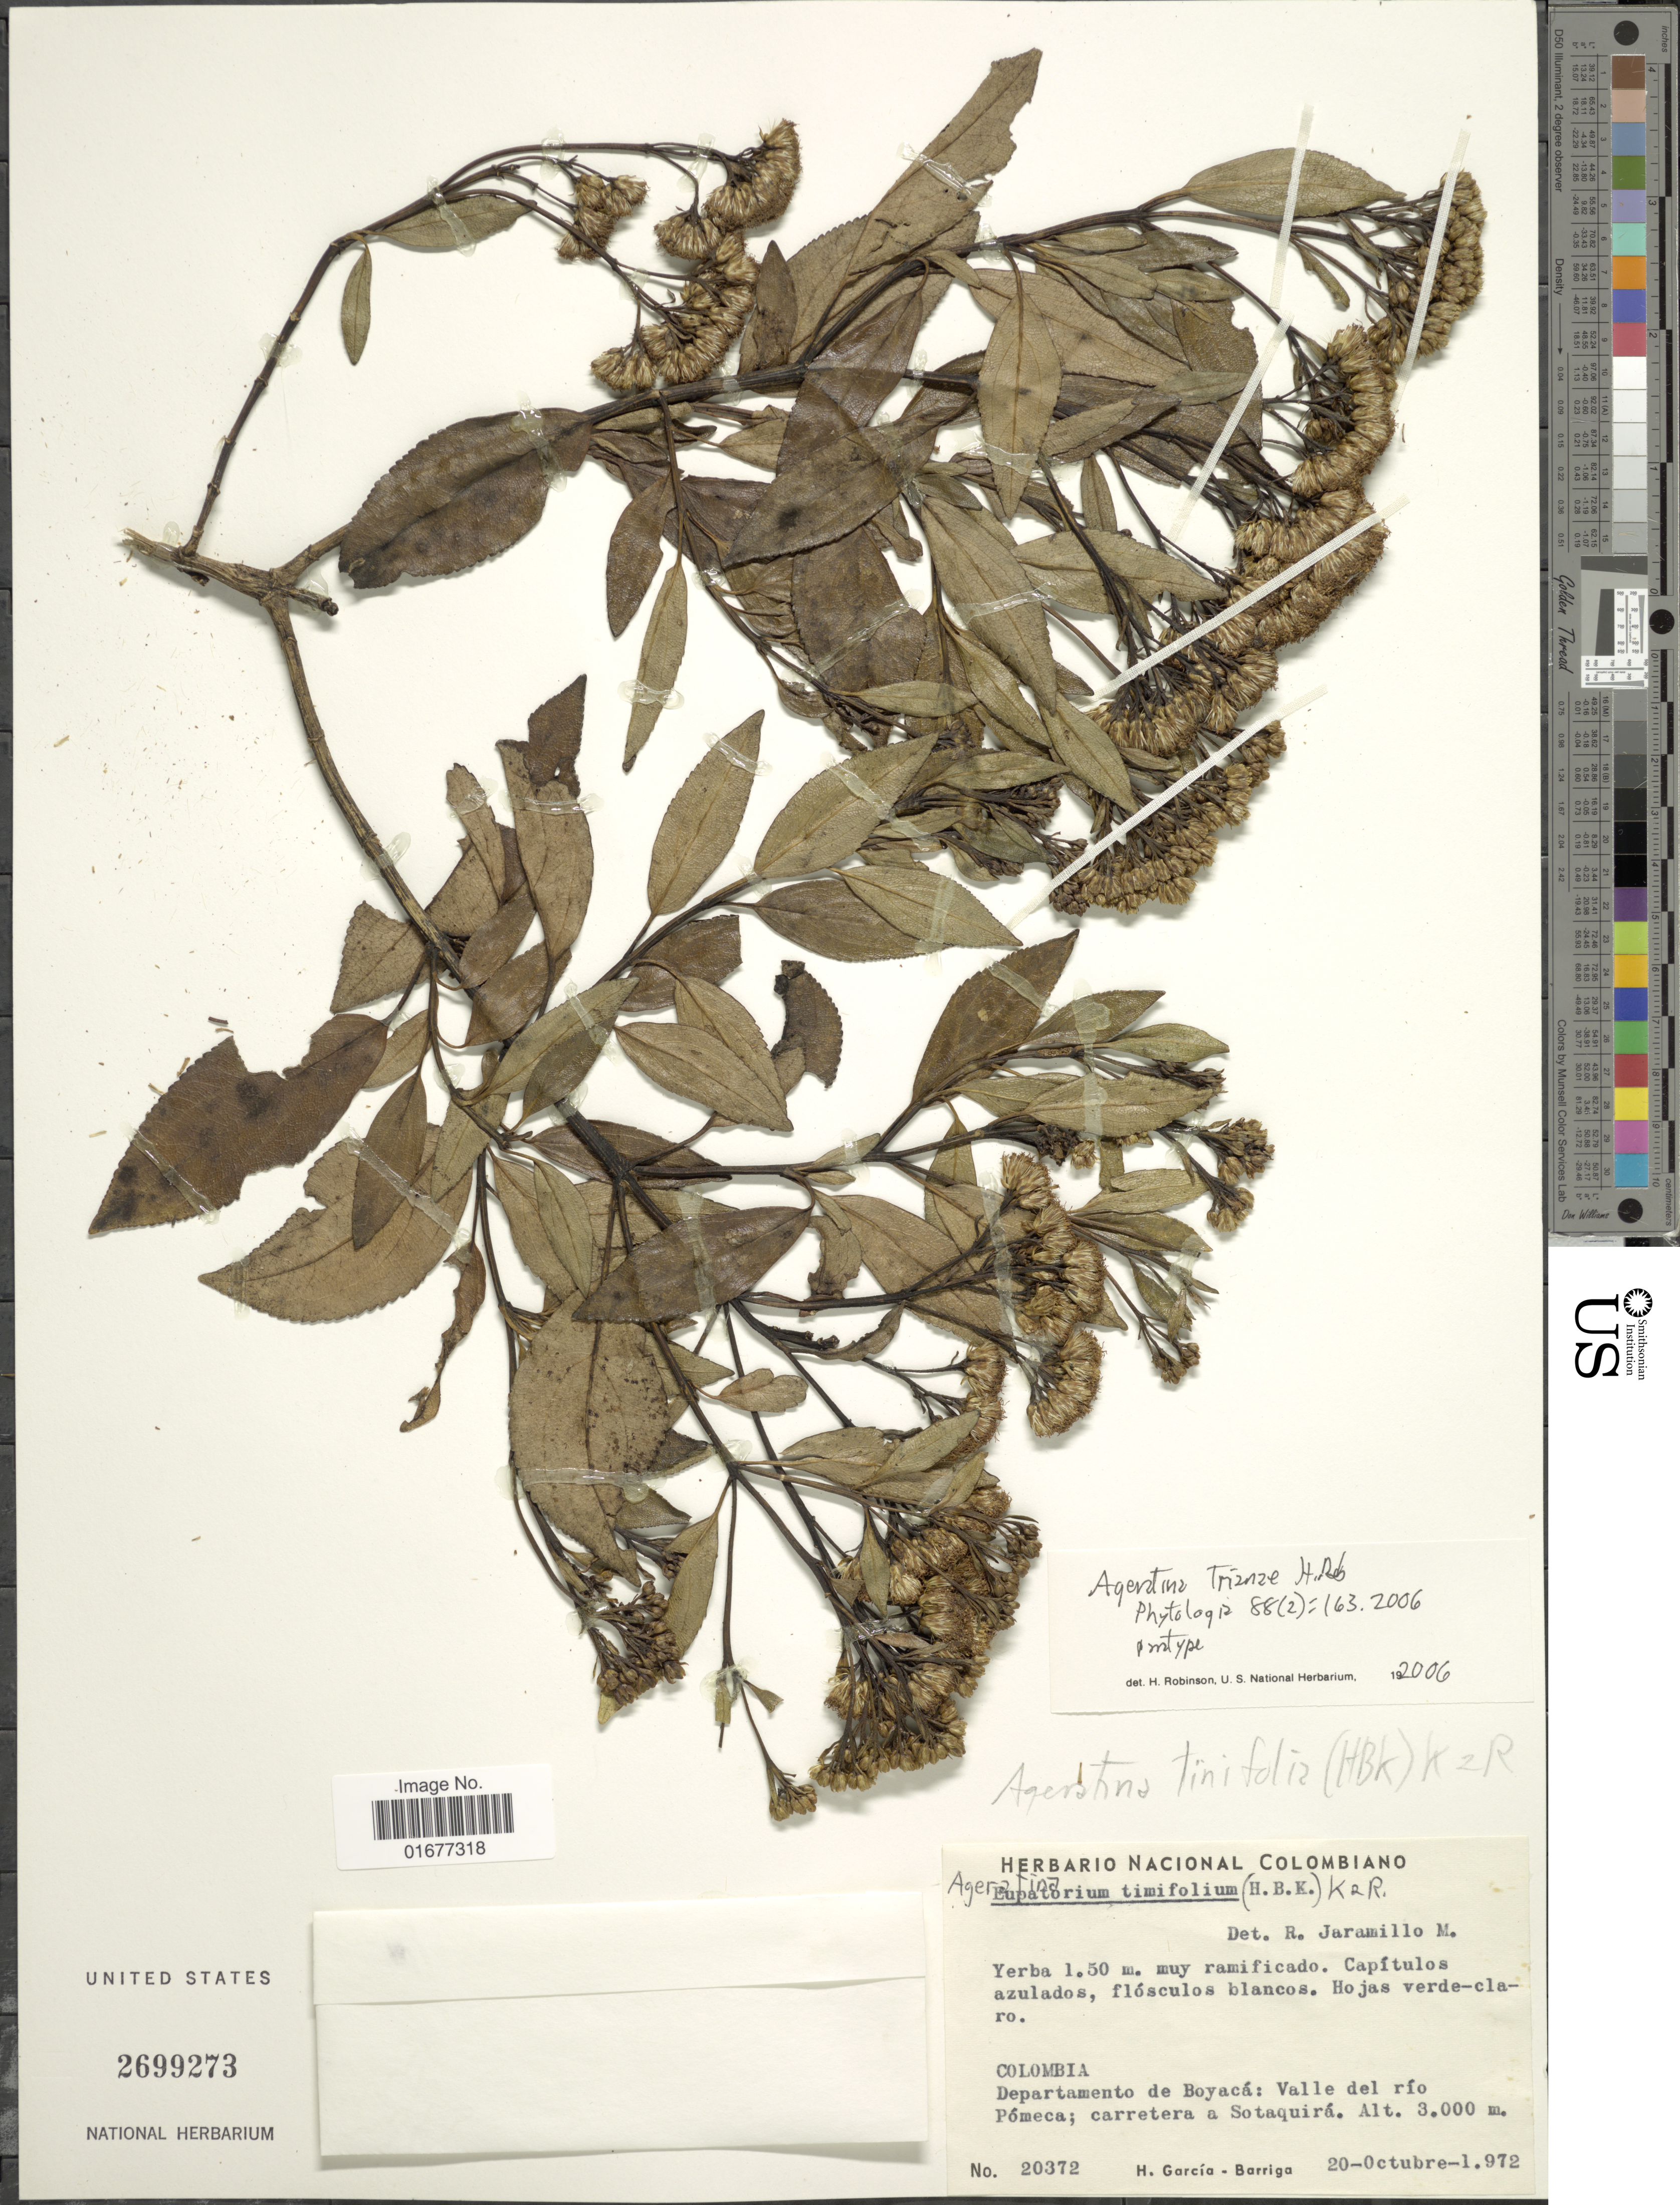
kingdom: Plantae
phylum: Tracheophyta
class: Magnoliopsida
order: Asterales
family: Asteraceae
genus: Ageratina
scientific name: Ageratina fastigiata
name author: (Kunth) R.M. King & H. Rob.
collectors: H. García Barriga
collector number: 20372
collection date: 1972-10-20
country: Colombia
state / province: Boyacá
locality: Valle del Rio Pomeca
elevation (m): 3000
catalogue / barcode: US 2699273